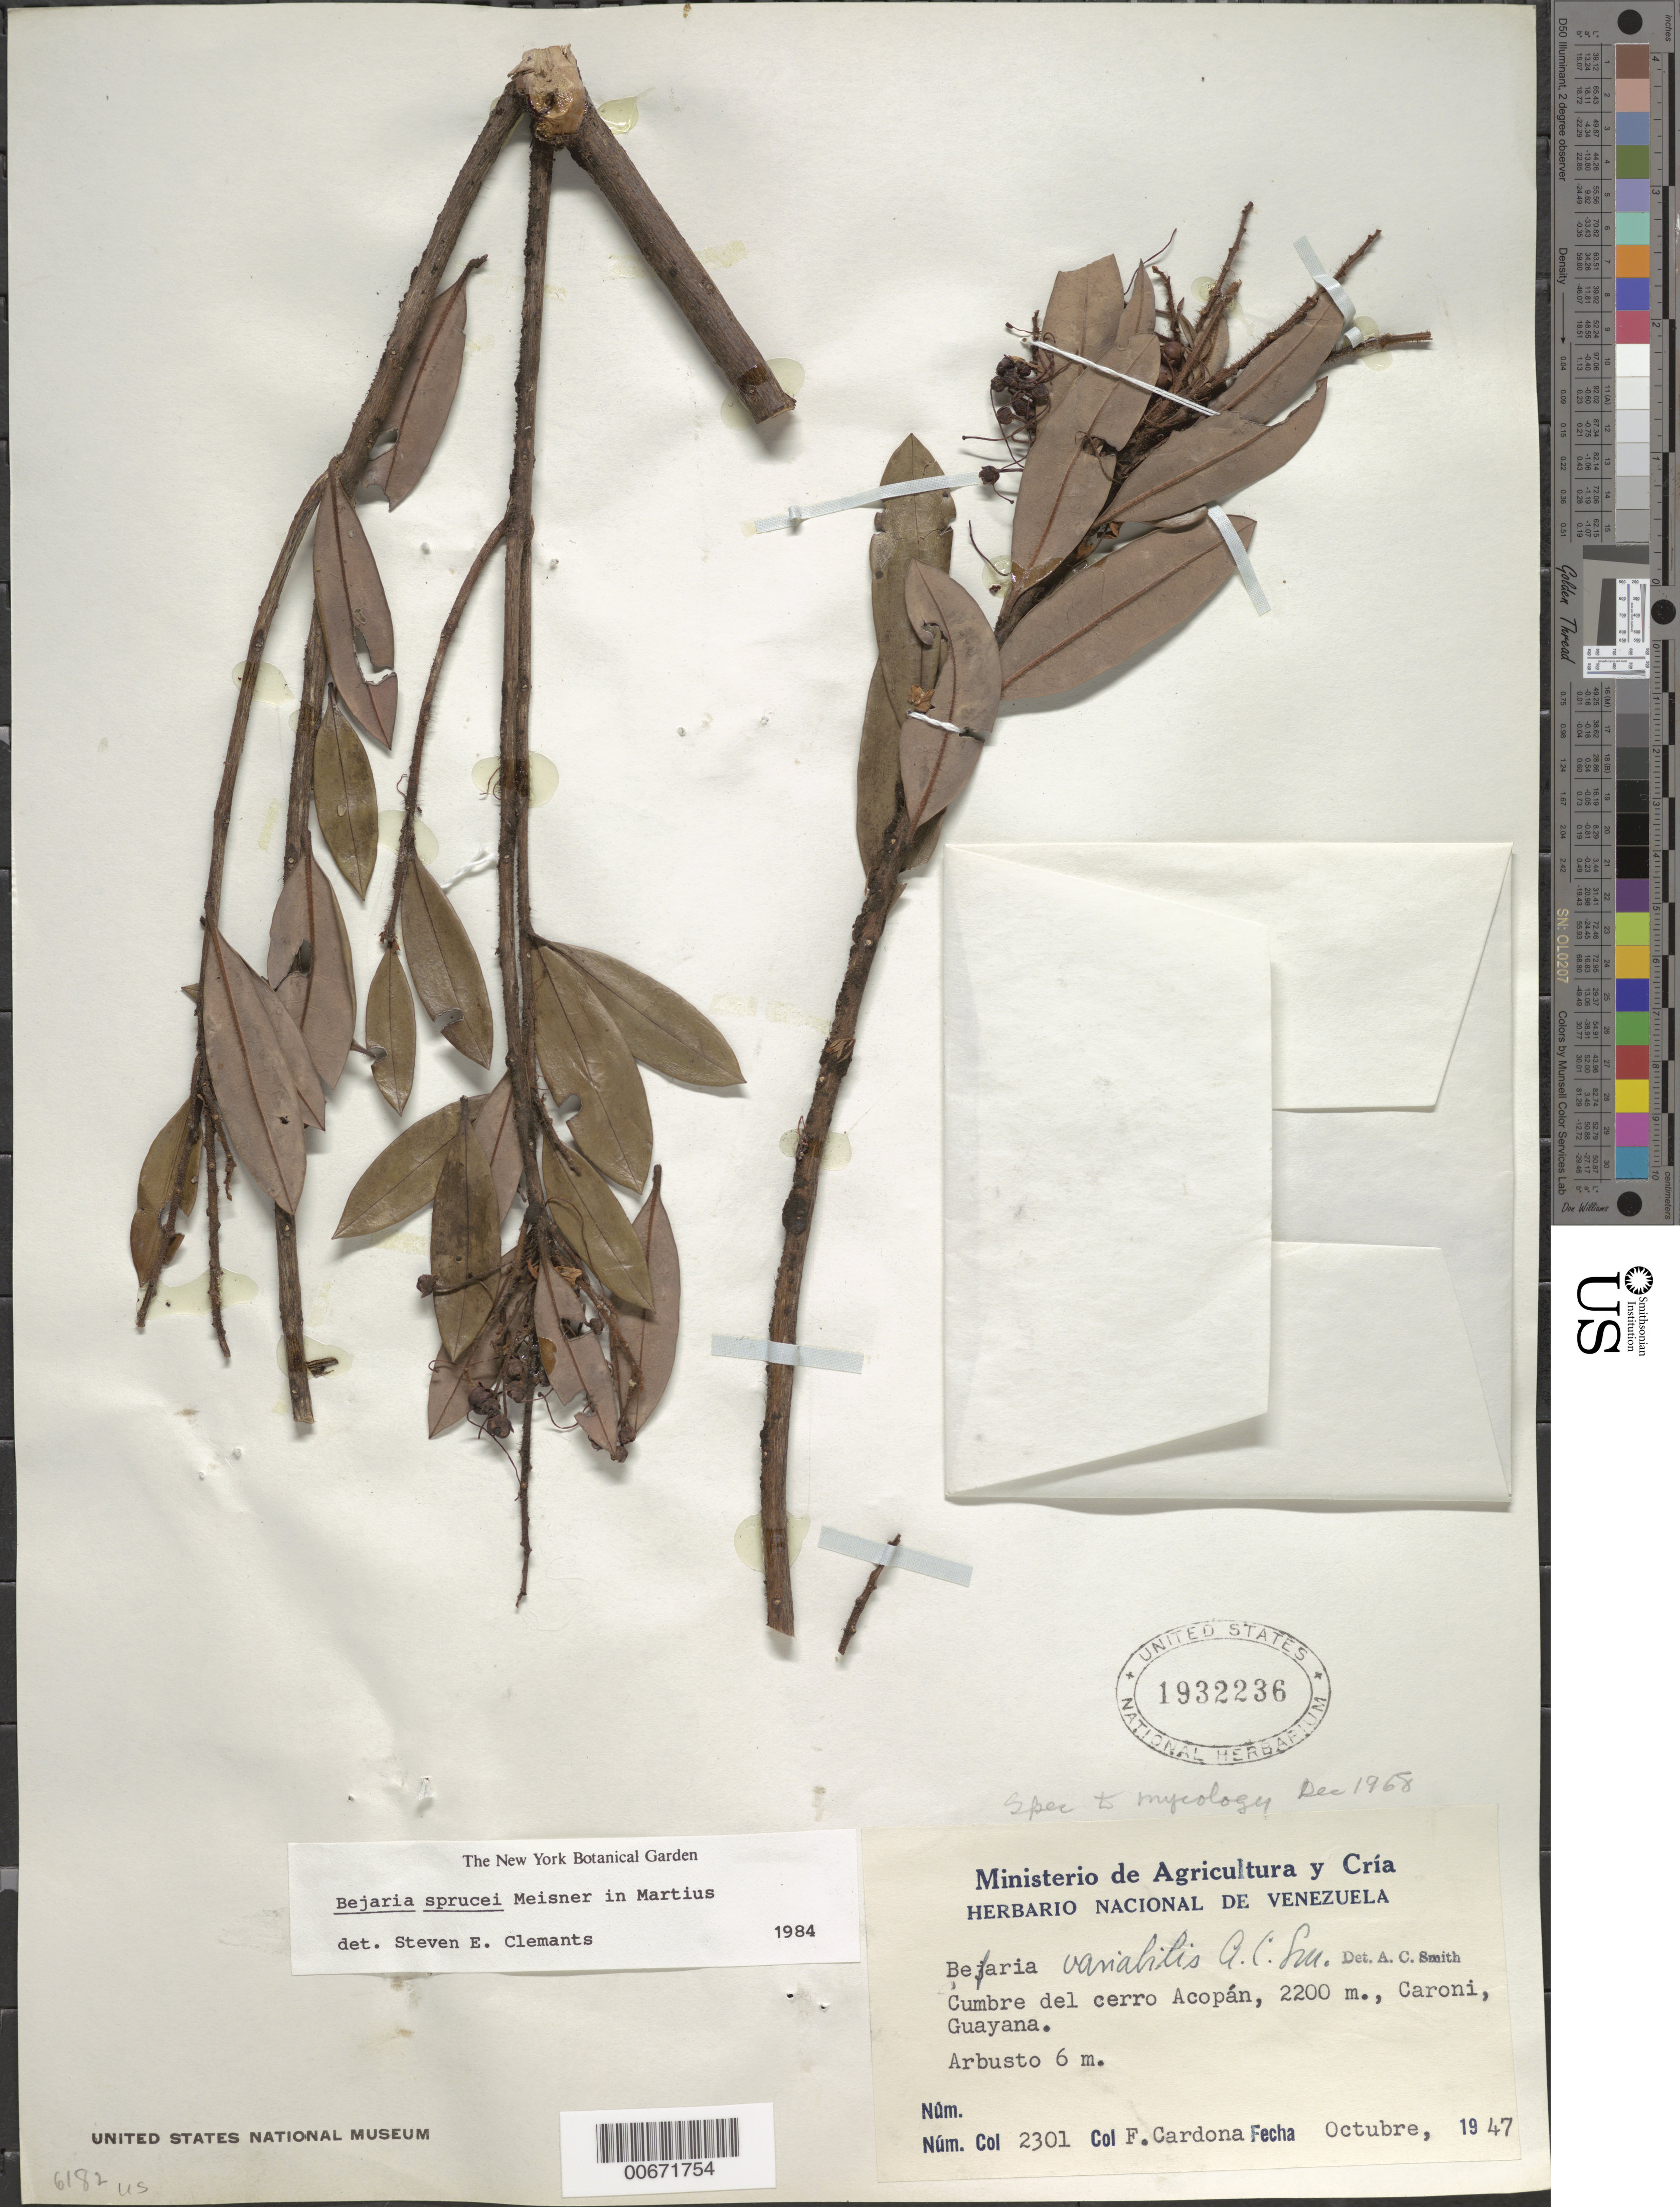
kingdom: Plantae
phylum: Tracheophyta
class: Magnoliopsida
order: Ericales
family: Ericaceae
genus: Bejaria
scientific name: Bejaria sprucei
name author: Meisn.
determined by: Clemants, S. E.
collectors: F. Cardona Puig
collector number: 2301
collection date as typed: Oct 1947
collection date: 1947-10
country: Venezuela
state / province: Bolívar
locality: Cerro Acopán, Río Caroní, Guayana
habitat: Summit of hill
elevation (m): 2200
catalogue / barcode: US 1932236